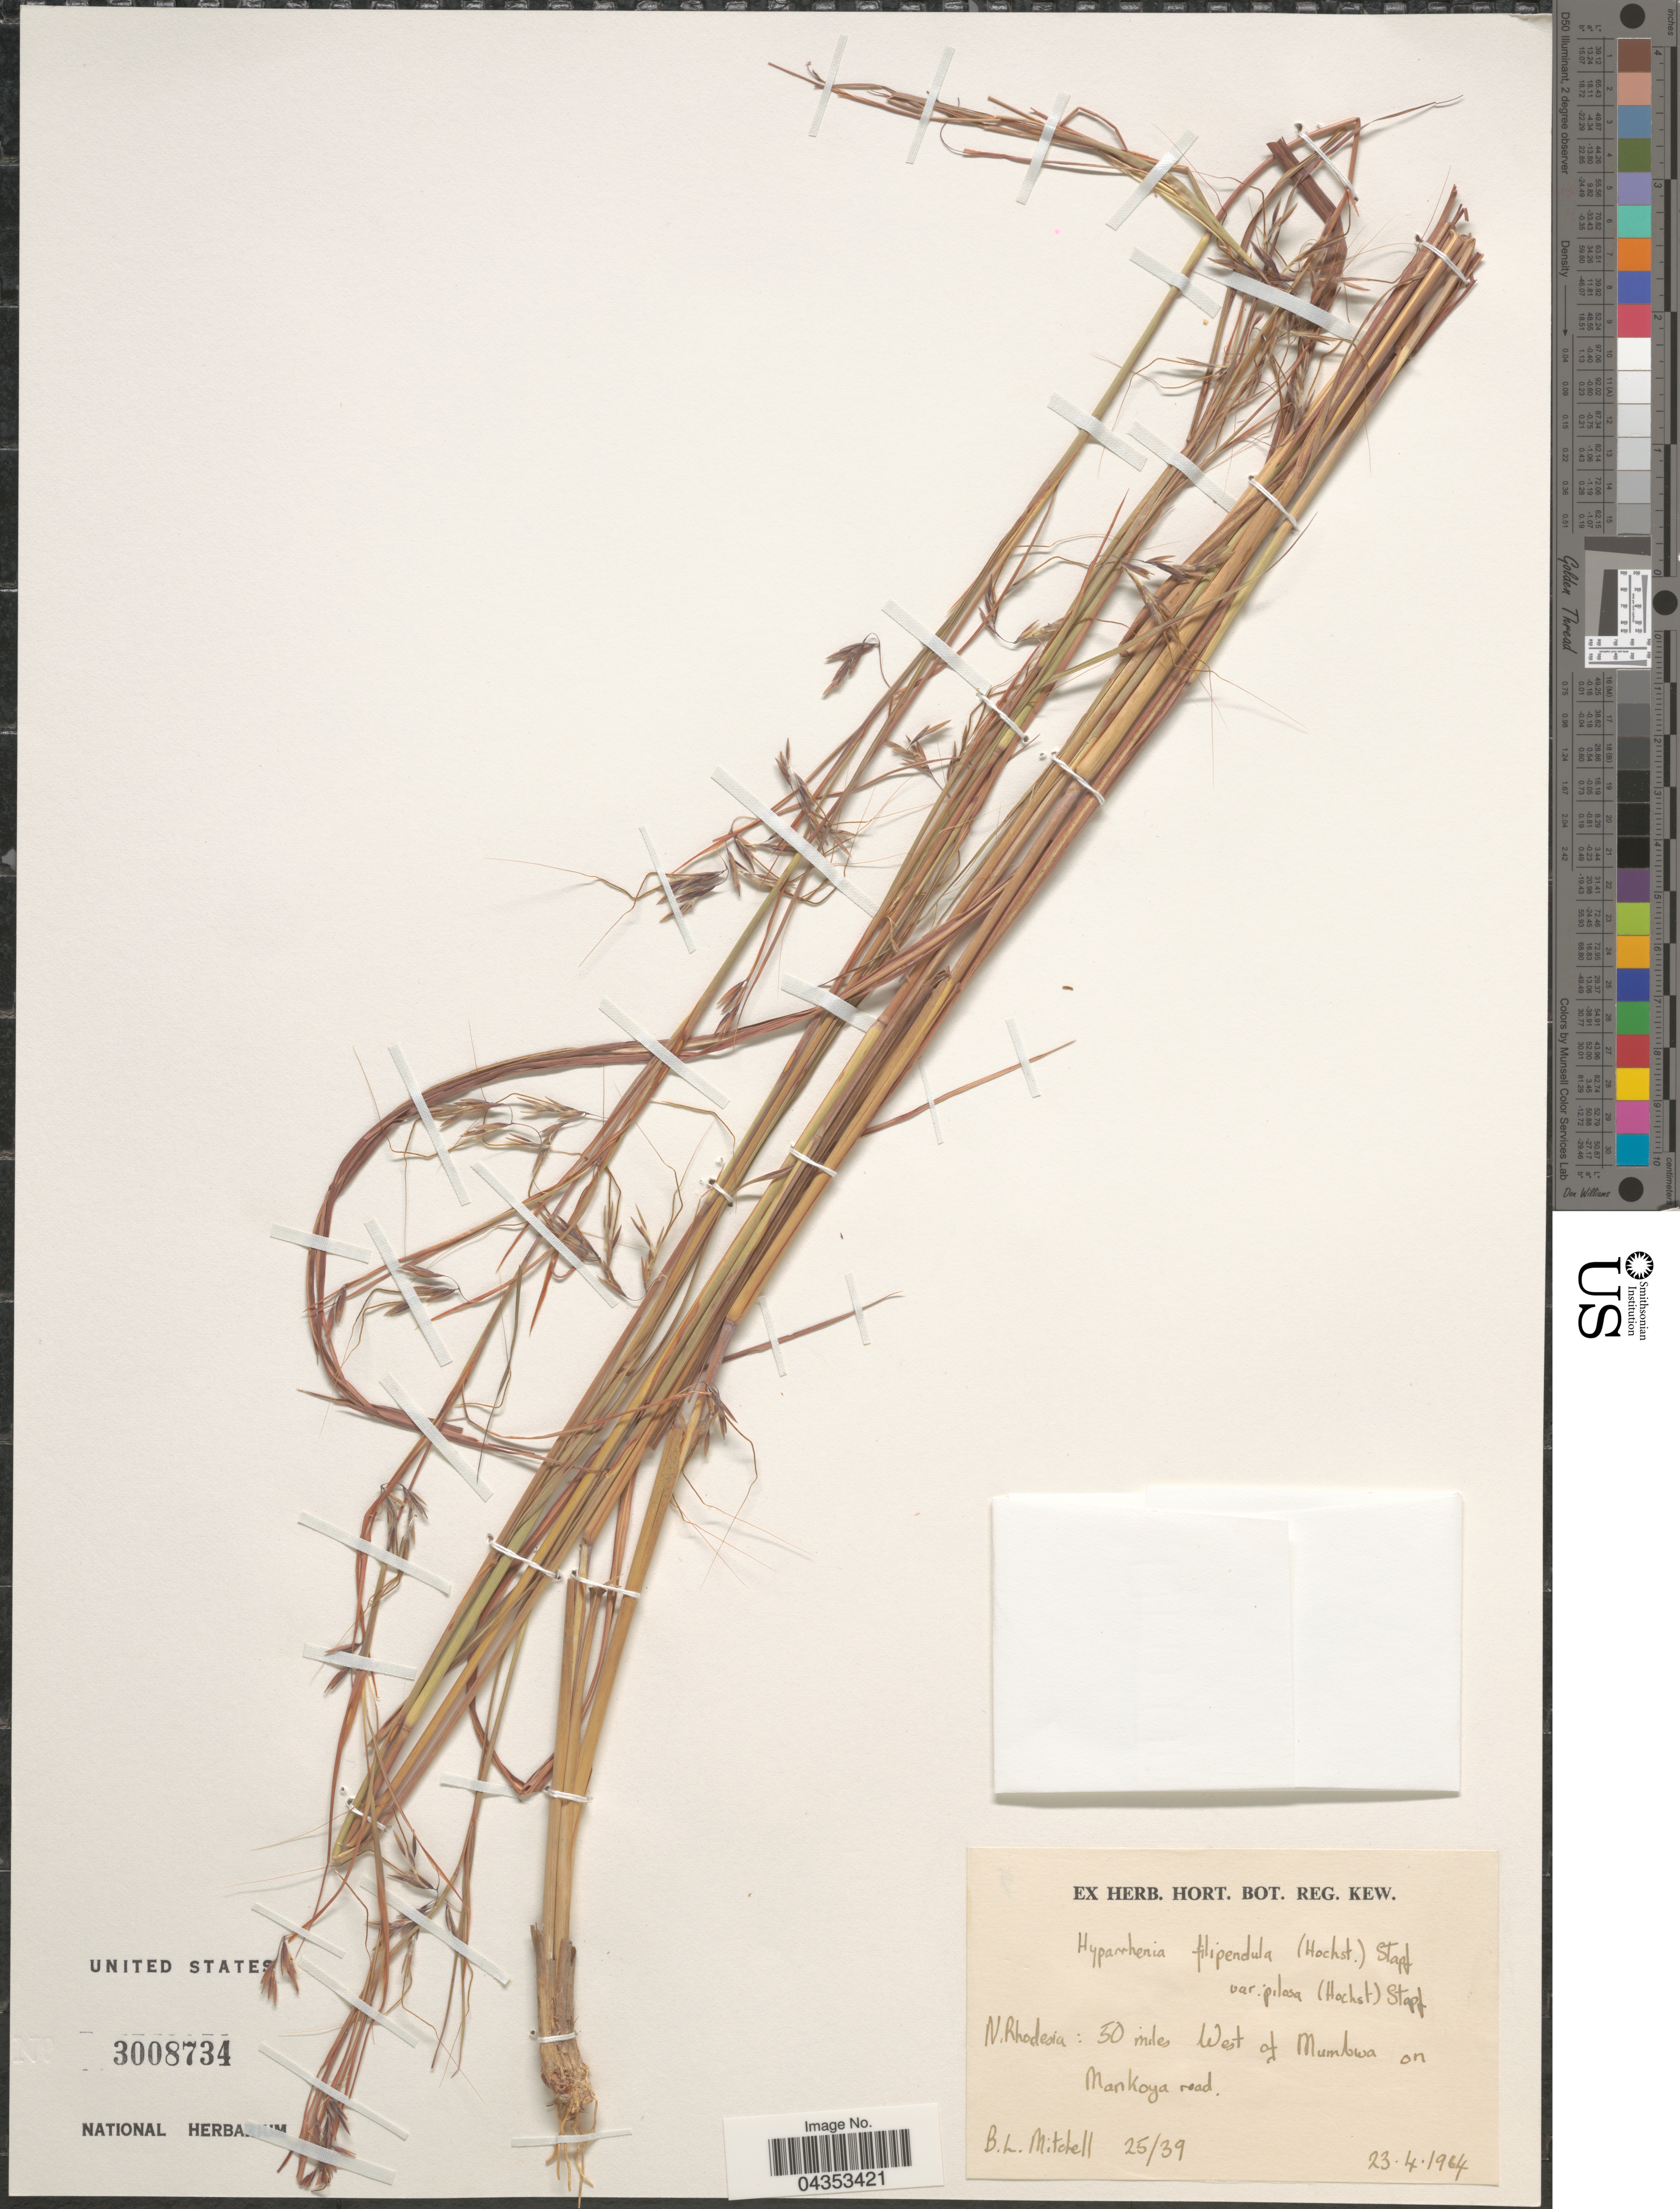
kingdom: Plantae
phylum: Tracheophyta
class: Liliopsida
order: Poales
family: Poaceae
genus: Hyparrhenia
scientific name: Hyparrhenia filipendula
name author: (Hochr.) Stapf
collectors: B. Mitchell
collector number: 25/39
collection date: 1964-04-23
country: Zambia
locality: N. Rhodesia: 50 mile West of Mumbwa on Mankoya road.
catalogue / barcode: US 3008734